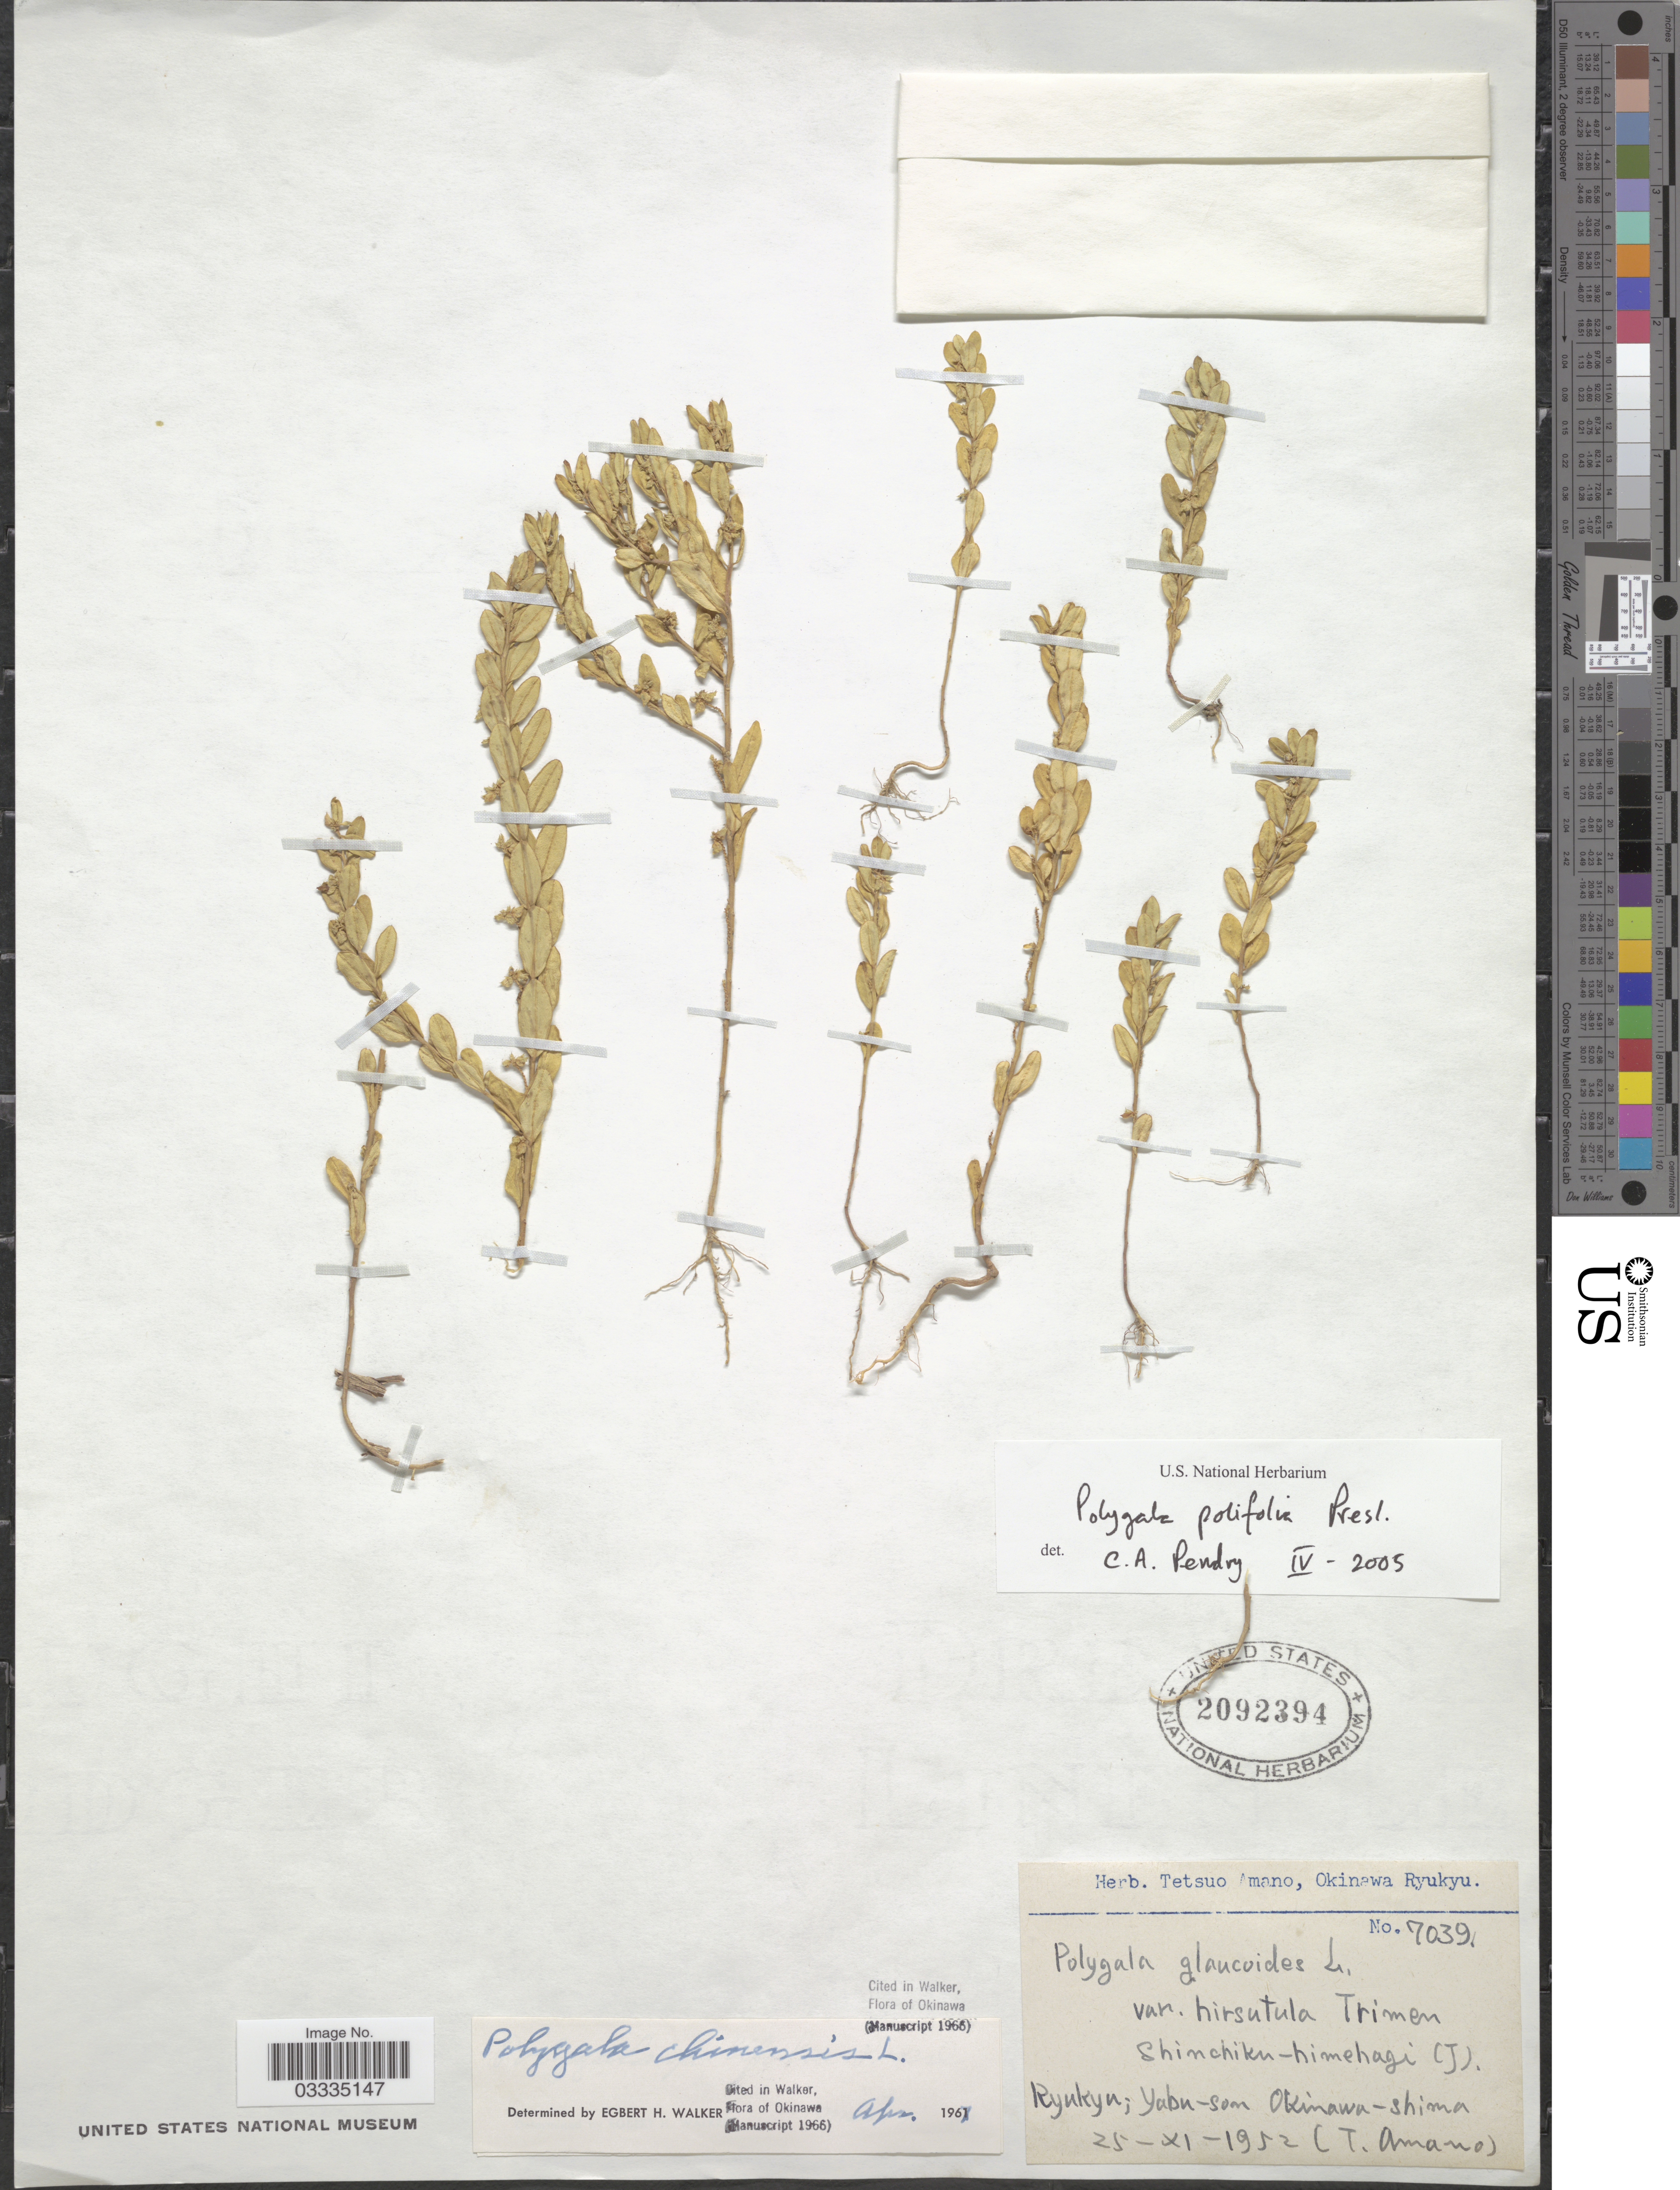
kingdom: Plantae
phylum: Tracheophyta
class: Magnoliopsida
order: Fabales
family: Polygalaceae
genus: Polygala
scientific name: Polygala polifolia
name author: C. Presl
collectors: T. Amano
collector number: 7039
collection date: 1952-11-25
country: Japan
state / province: Okinawa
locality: Ryukyu; Yabu-son Okinawa-shima.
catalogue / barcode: US 2092394